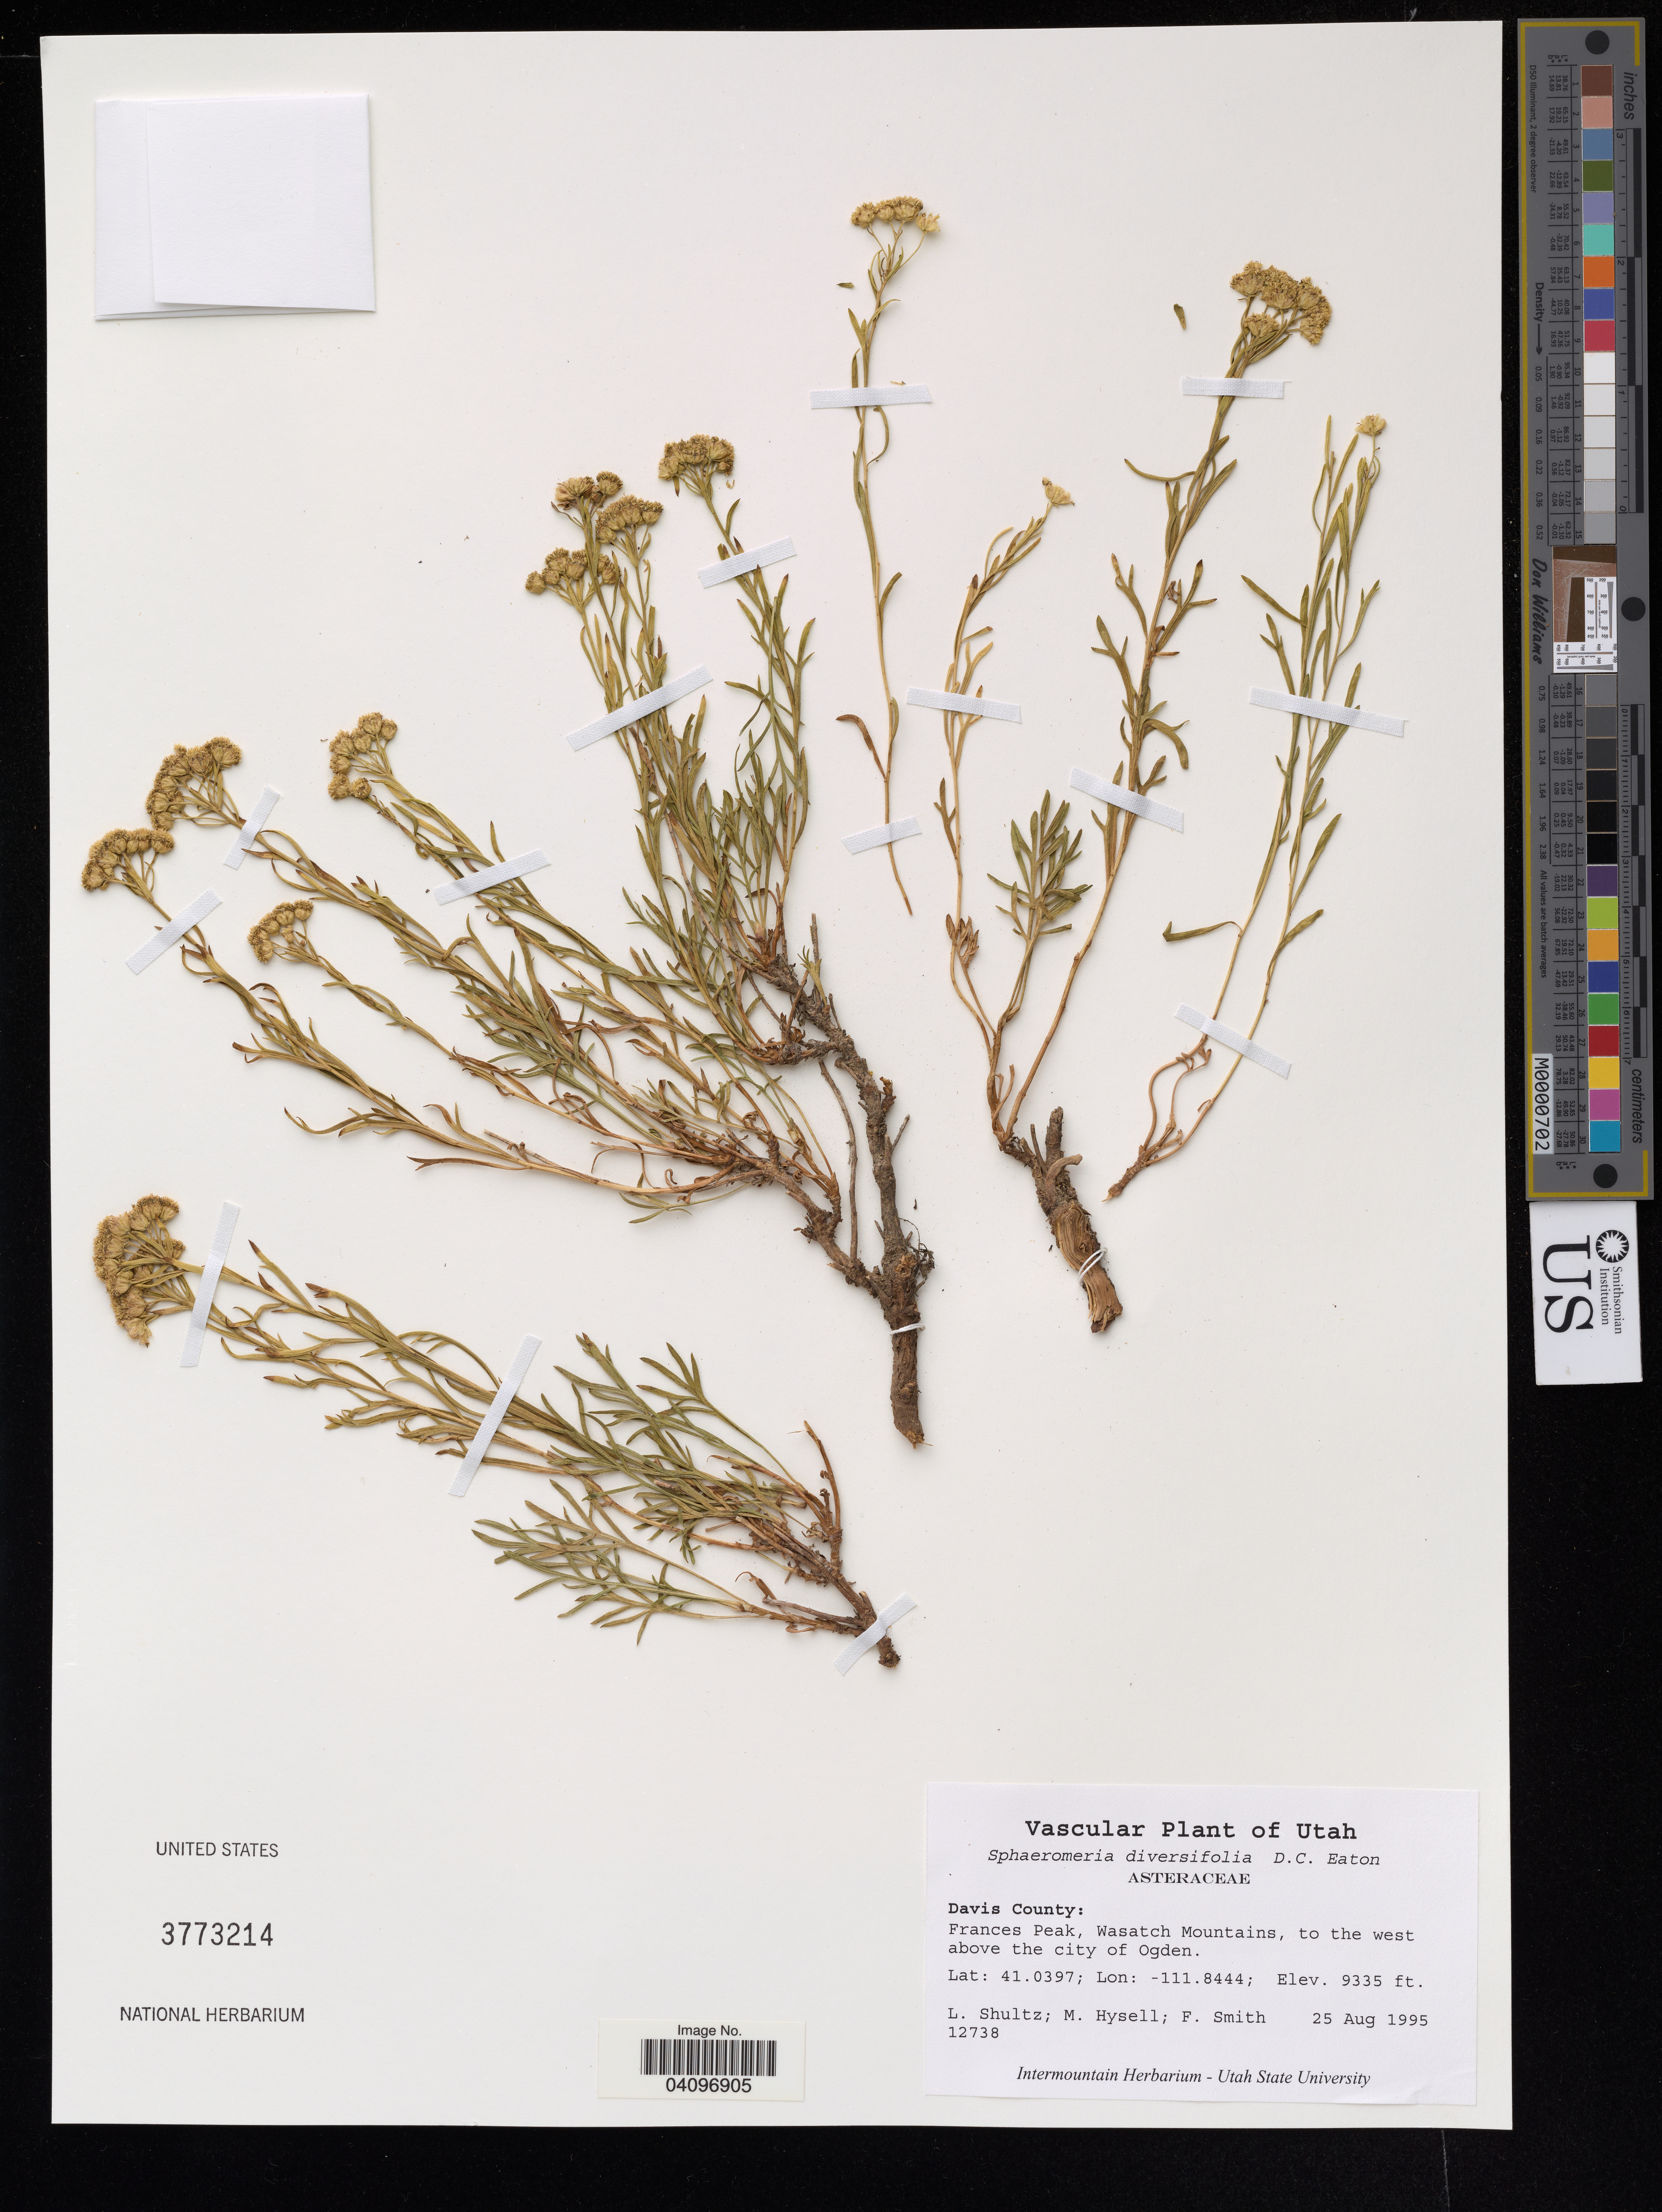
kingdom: Plantae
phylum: Tracheophyta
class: Magnoliopsida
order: Asterales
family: Asteraceae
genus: Sphaeromeria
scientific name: Sphaeromeria diversifolia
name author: (D.C. Eaton) Rydb.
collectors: L. Shultz, M. Hysell & F. Smith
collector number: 12738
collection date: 1995-08-25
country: United States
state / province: Utah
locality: Davis County: Frances Peak, Wasatch Mountains, to the west above the city of Ogden.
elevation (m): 2845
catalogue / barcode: US 3773214